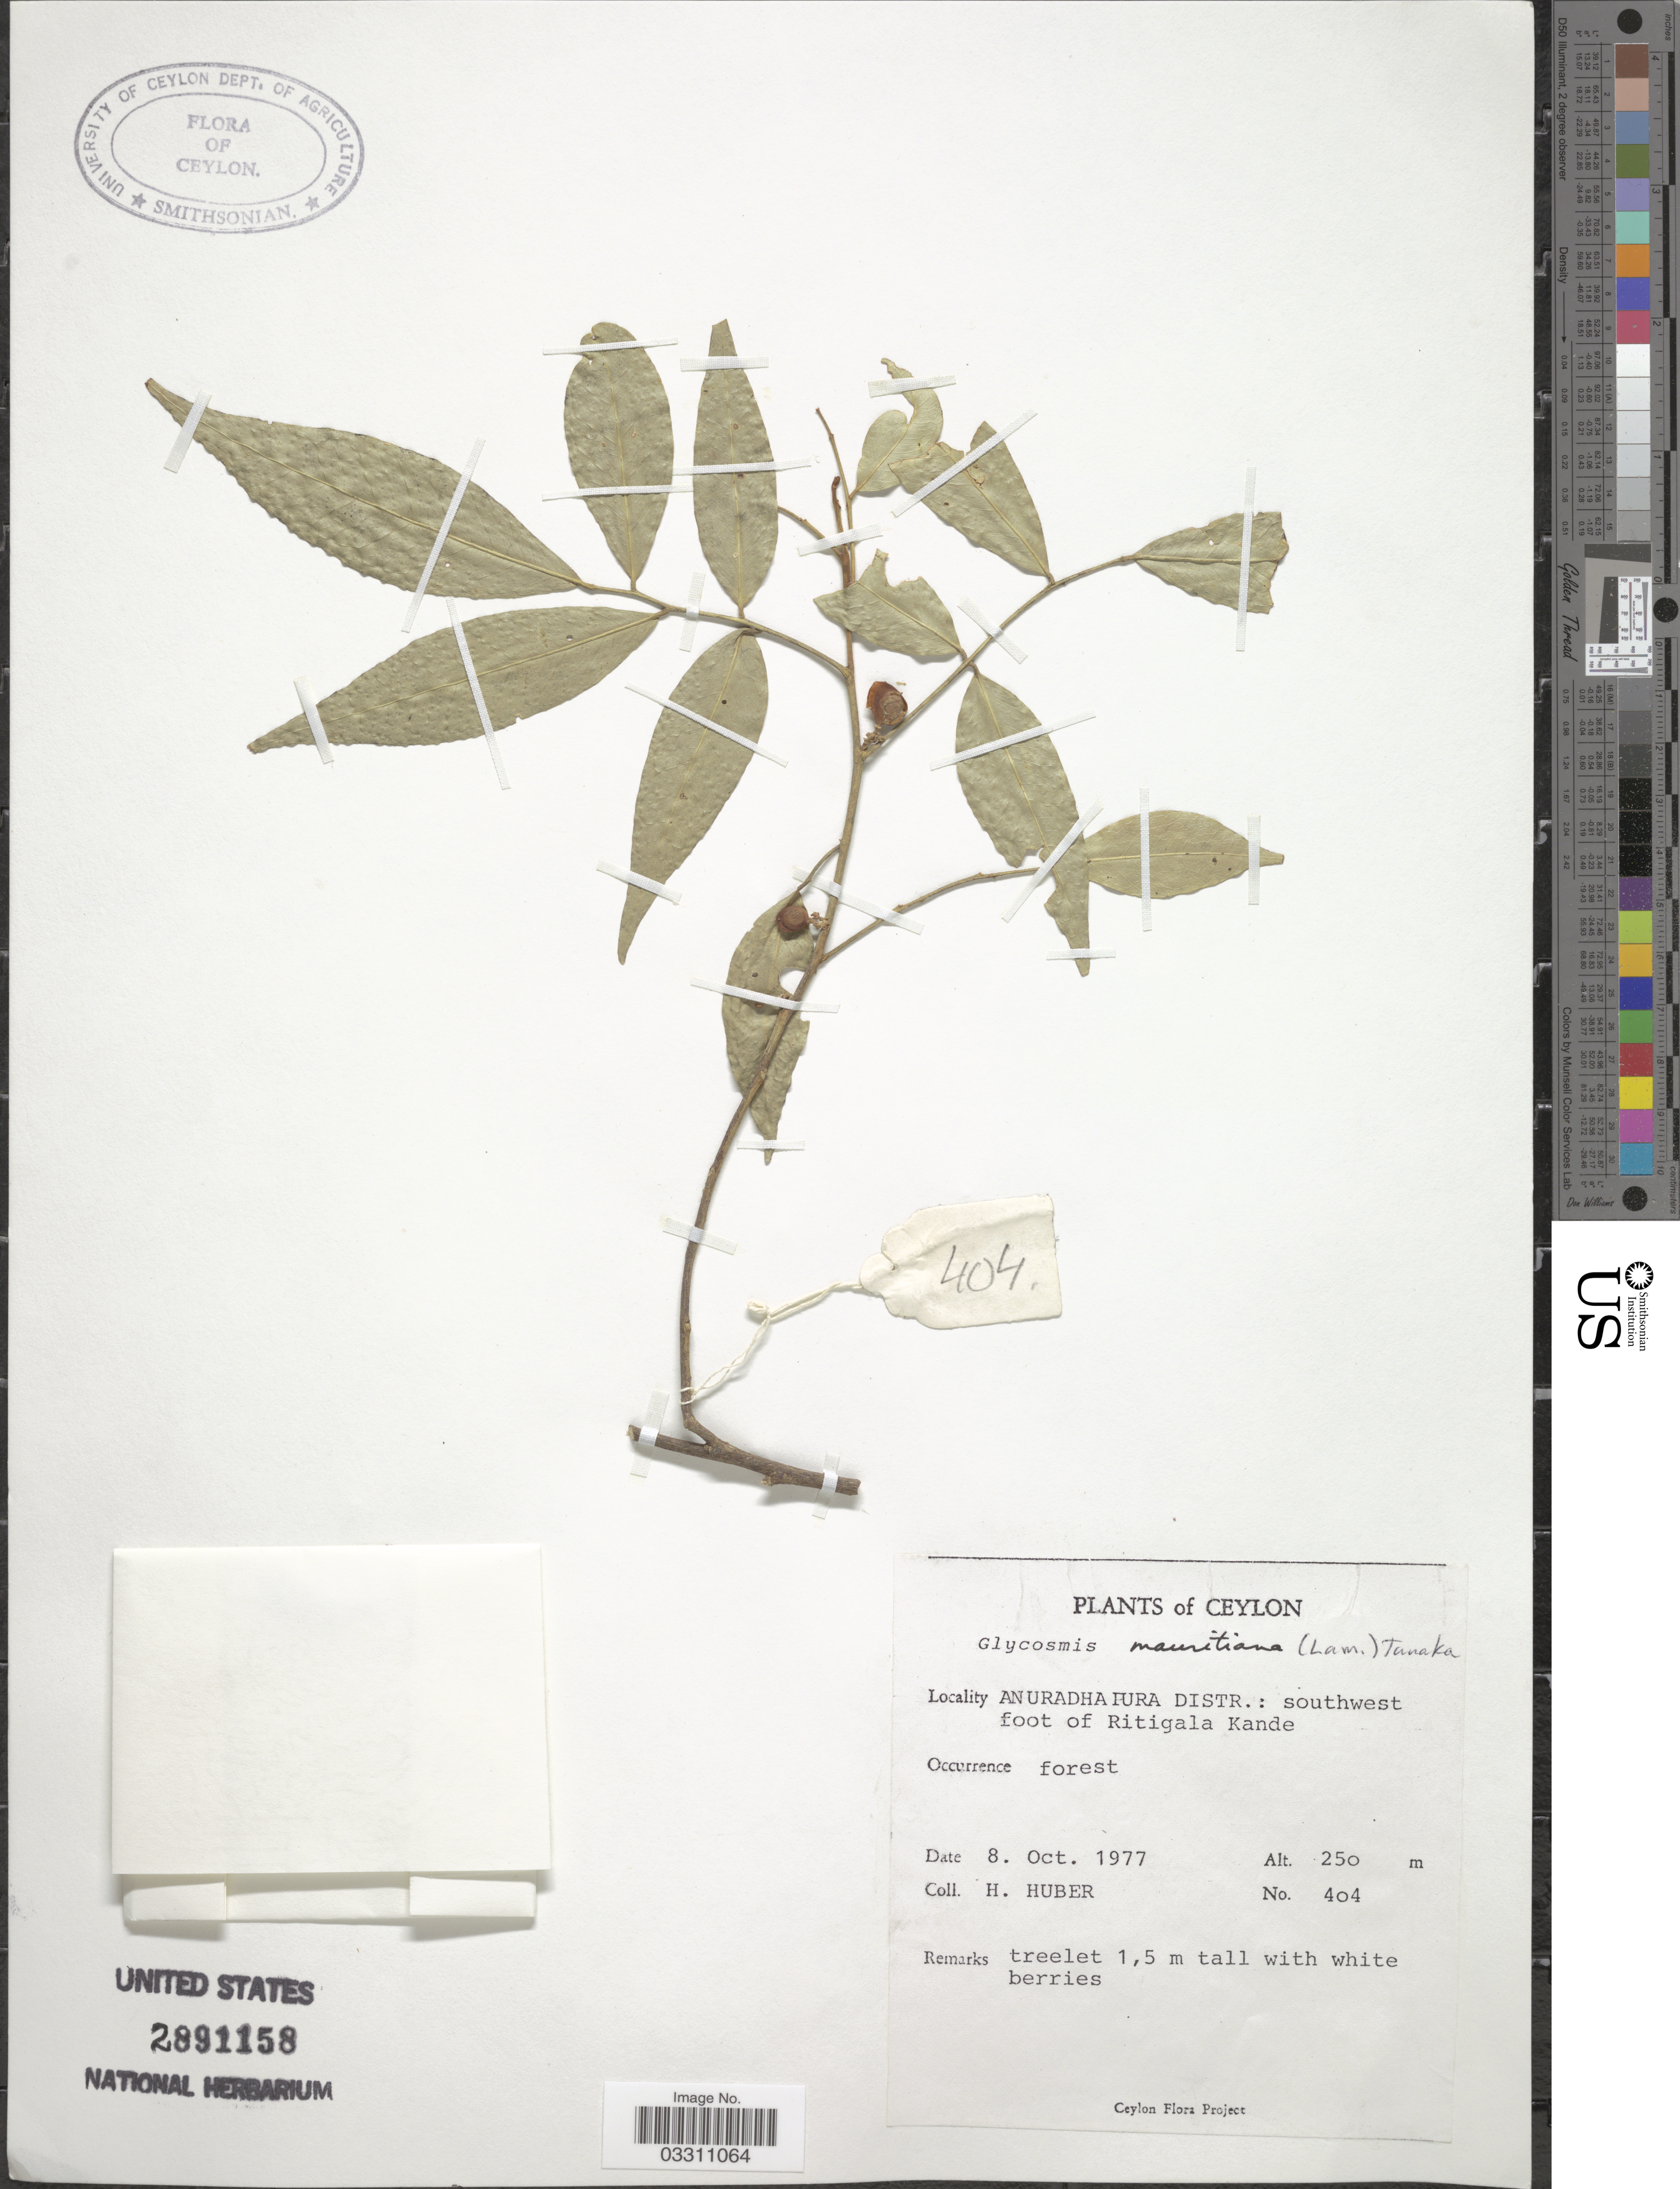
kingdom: Plantae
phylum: Tracheophyta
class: Magnoliopsida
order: Sapindales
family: Rutaceae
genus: Glycosmis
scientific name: Glycosmis mauritiana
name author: (Lamkey) Tanaka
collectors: H. Huber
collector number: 404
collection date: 1977-10-08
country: Sri Lanka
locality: Ceylon, Anuradhapura Distr.: southwest foot of Ritigala Kande.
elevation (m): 250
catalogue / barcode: US 2891158